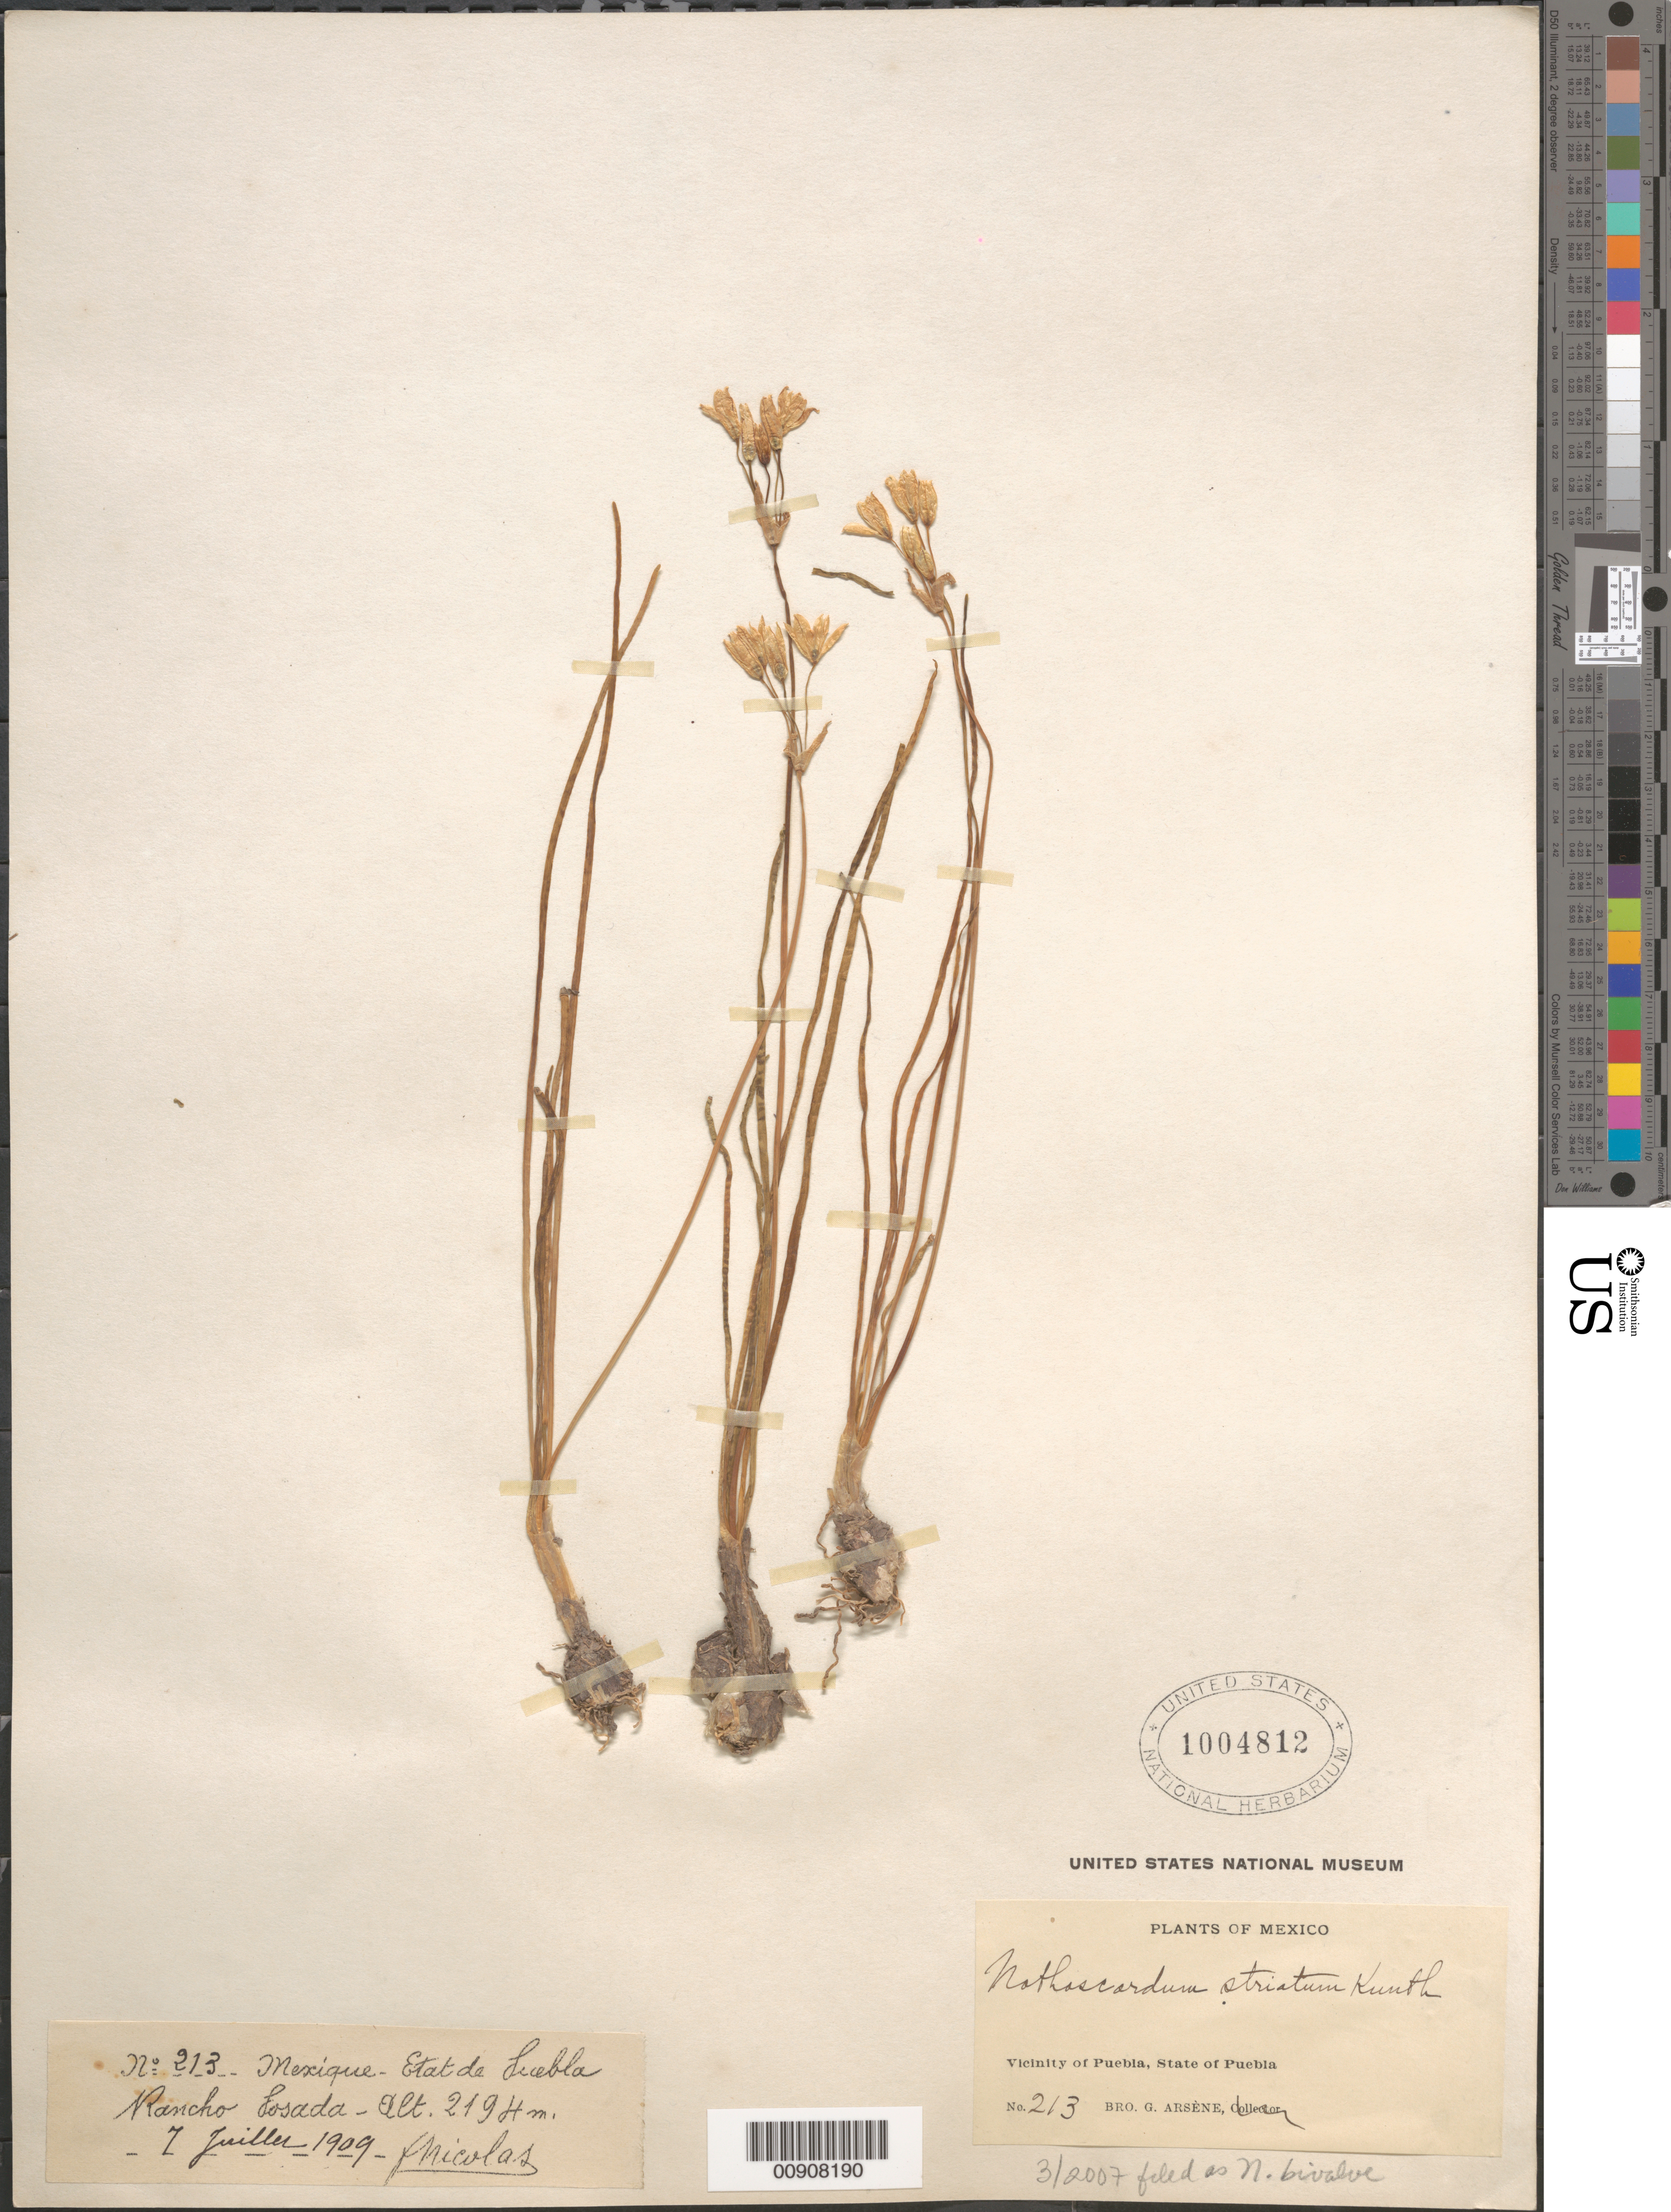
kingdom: Plantae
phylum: Tracheophyta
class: Liliopsida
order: Asparagales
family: Amaryllidaceae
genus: Nothoscordum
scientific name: Nothoscordum bivalve var. bivalve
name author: (L.) Britton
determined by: Strong, M. T., (US), Smithsonian Institution - National Museum of Natural History (UNITED STATES)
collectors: B. Nicolas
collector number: Arsène, Bro. G. No. 213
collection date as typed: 07 Jul 1909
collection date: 1909-07-07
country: Mexico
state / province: Puebla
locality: Rancho Posada. Vicinity of Puebla, State of Puebla.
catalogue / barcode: US 1004812